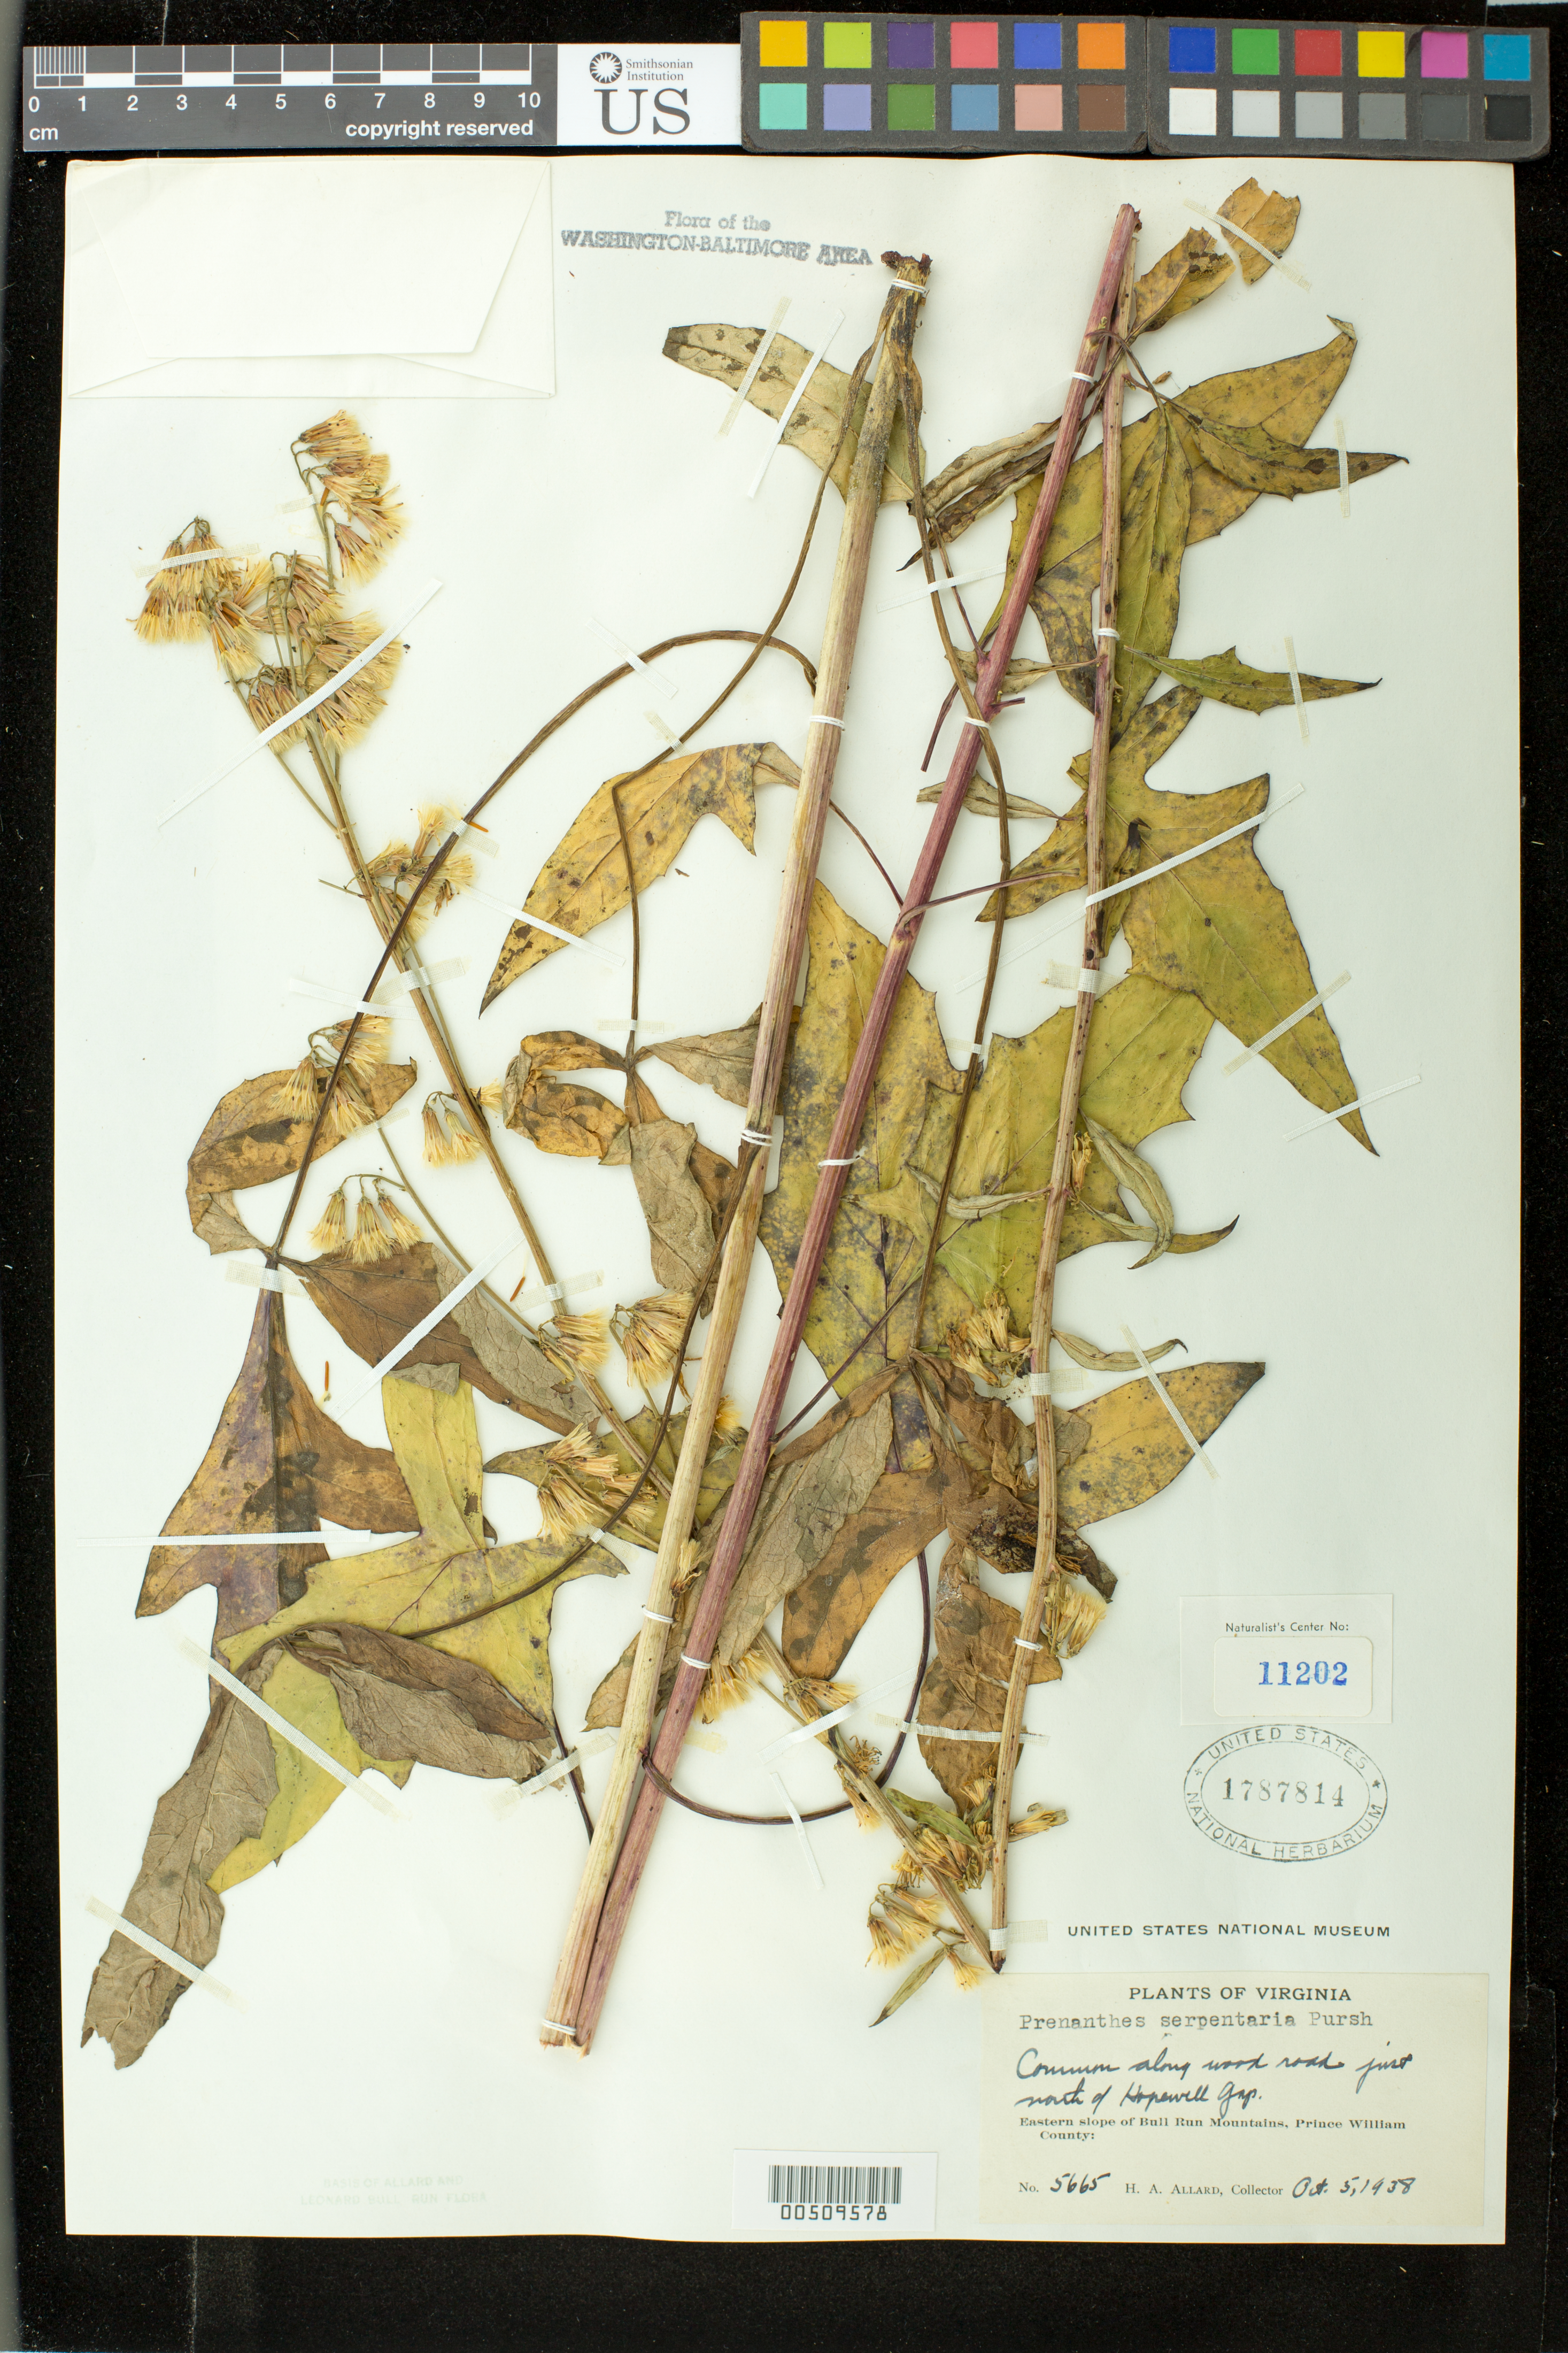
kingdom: Plantae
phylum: Tracheophyta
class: Magnoliopsida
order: Asterales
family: Asteraceae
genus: Nabalus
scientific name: Nabalus serpentarius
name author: (Pursh) Hook.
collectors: H. A. Allard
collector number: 5665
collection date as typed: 05 Oct 1938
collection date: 1938-10-05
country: United States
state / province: Virginia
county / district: Prince William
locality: Bull Run Mts., N of Hopewell Gap Bull Run Mts.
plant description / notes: Specimens returned from Naturalist Center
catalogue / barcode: US 1787814